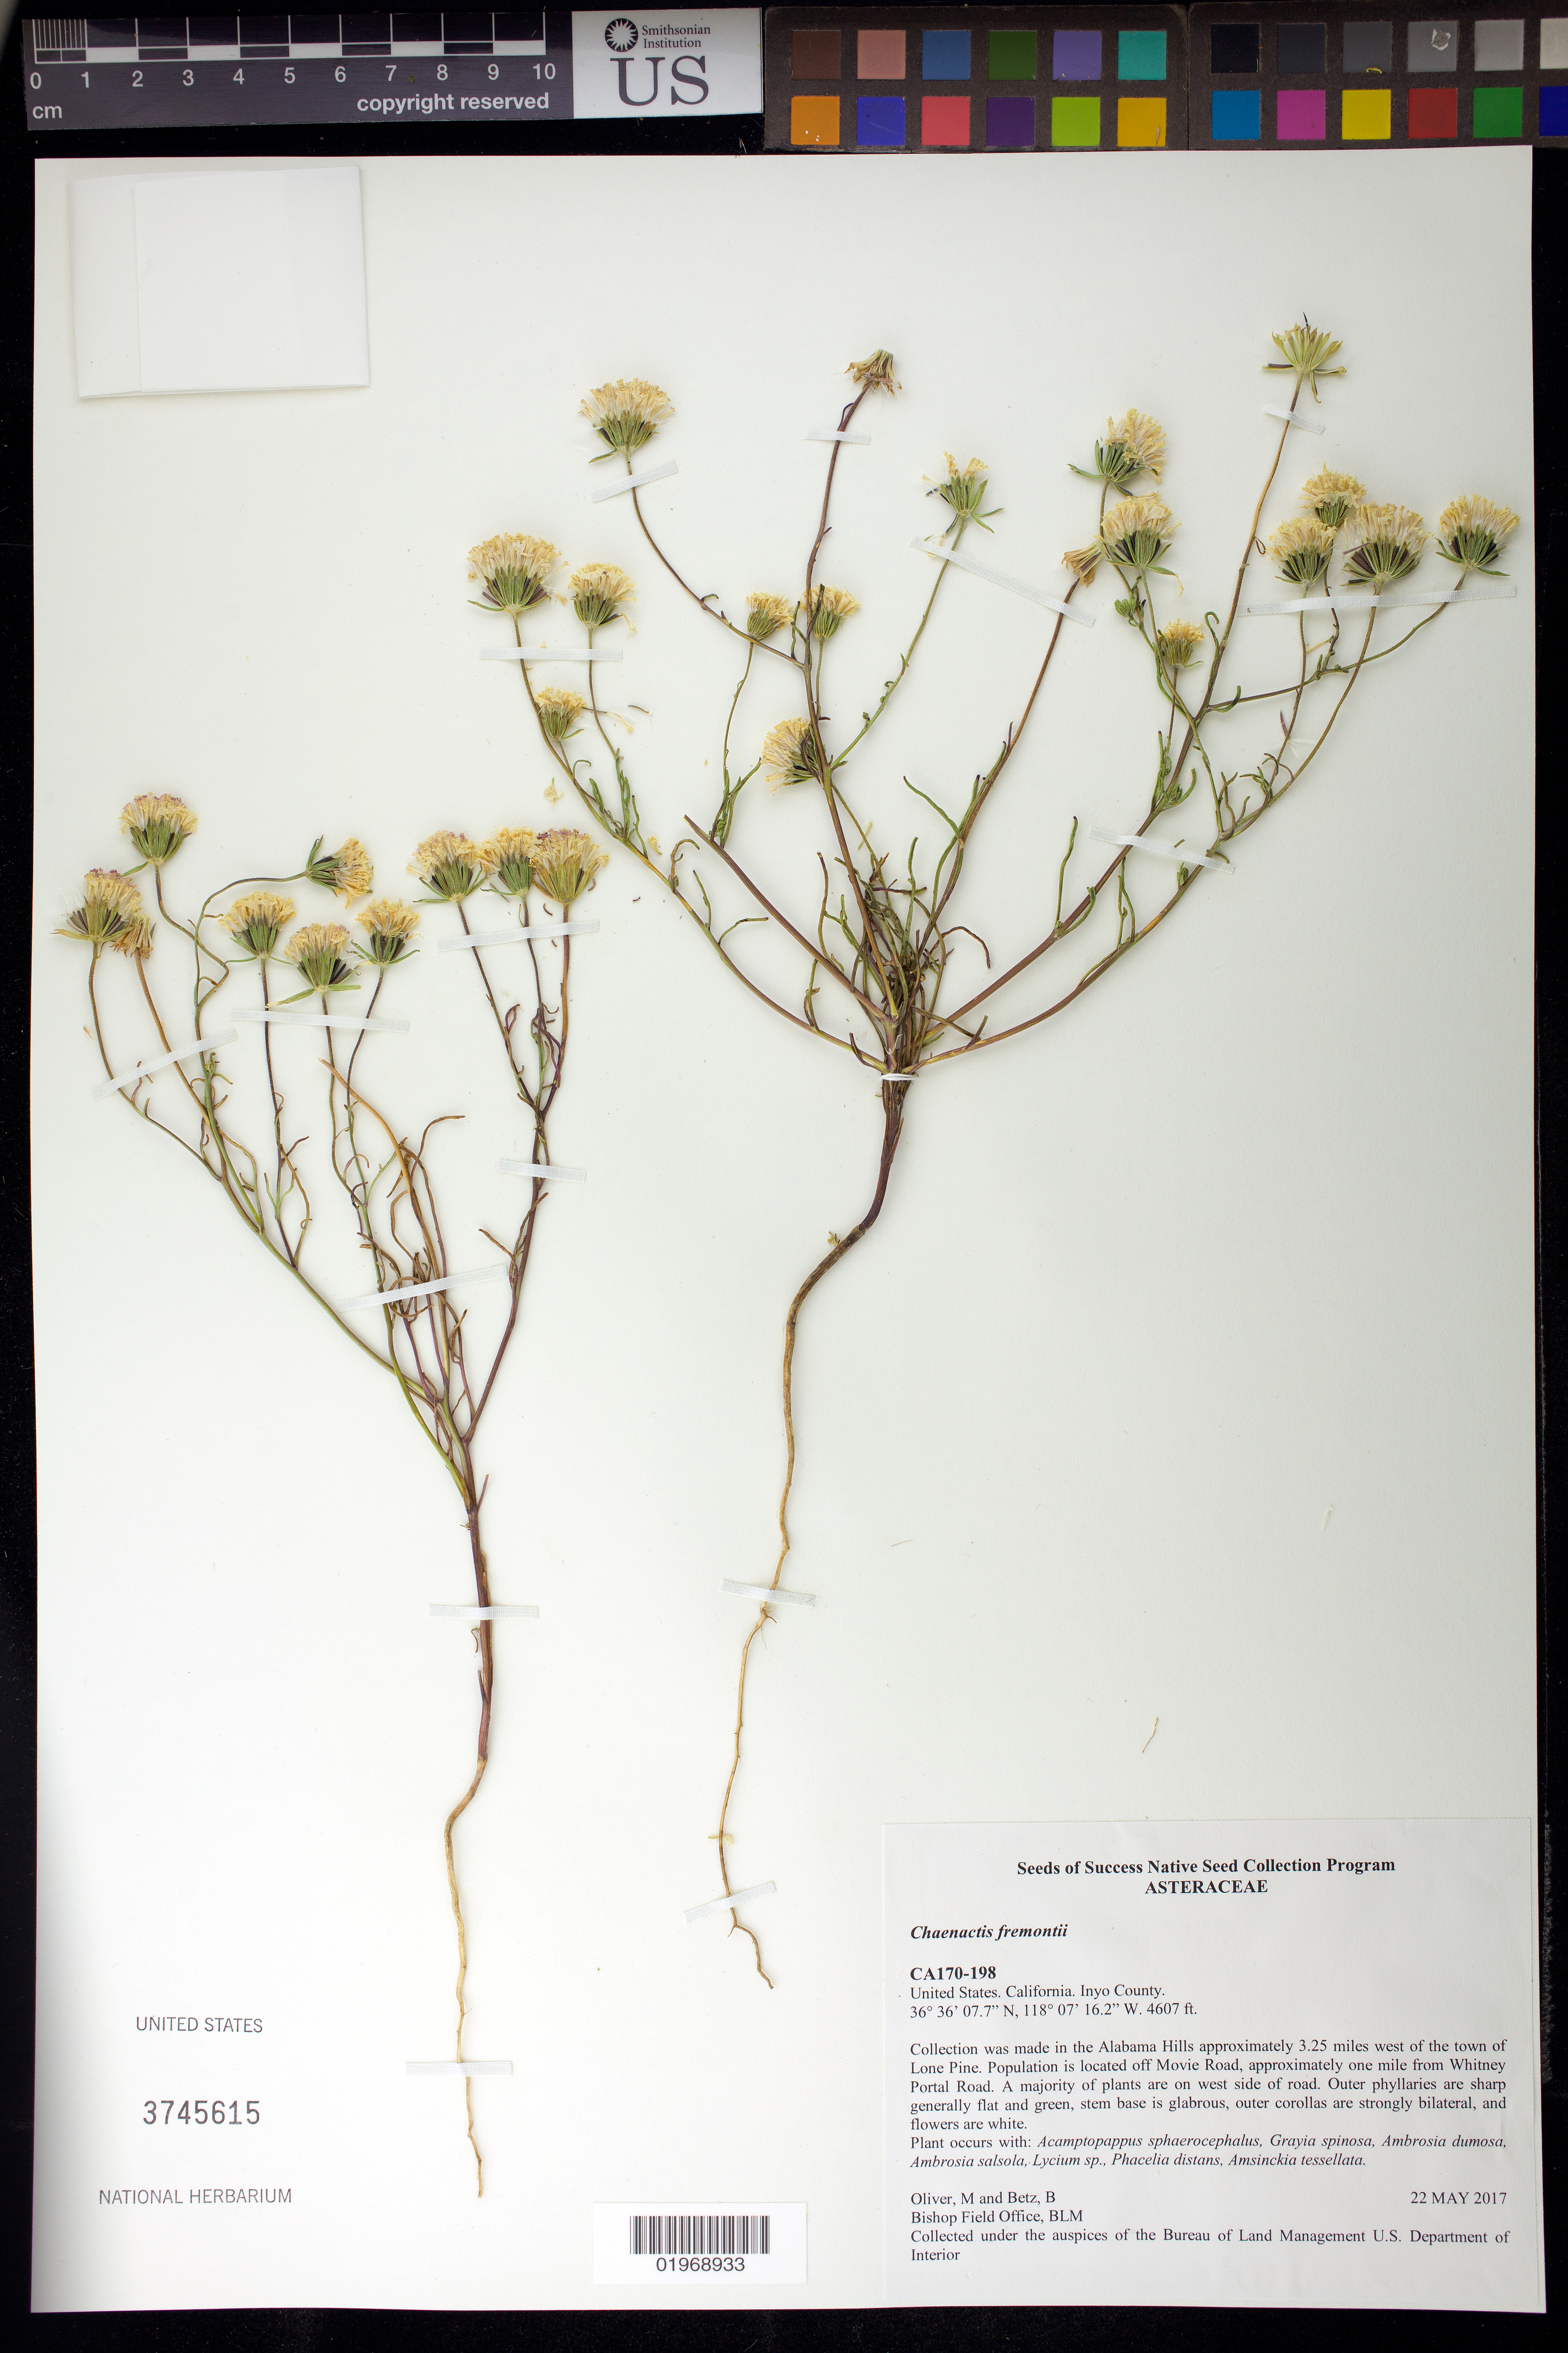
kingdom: Plantae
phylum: Tracheophyta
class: Magnoliopsida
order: Asterales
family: Asteraceae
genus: Chaenactis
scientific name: Chaenactis fremontii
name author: A. Gray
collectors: M. Oliver & B. Betz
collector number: CA170-198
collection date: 2017-05-22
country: United States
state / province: California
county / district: Inyo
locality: Alabama Hills, 3.25 mi. W of Lone Pine, off Movie Rd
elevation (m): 1404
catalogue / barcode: US 3745615